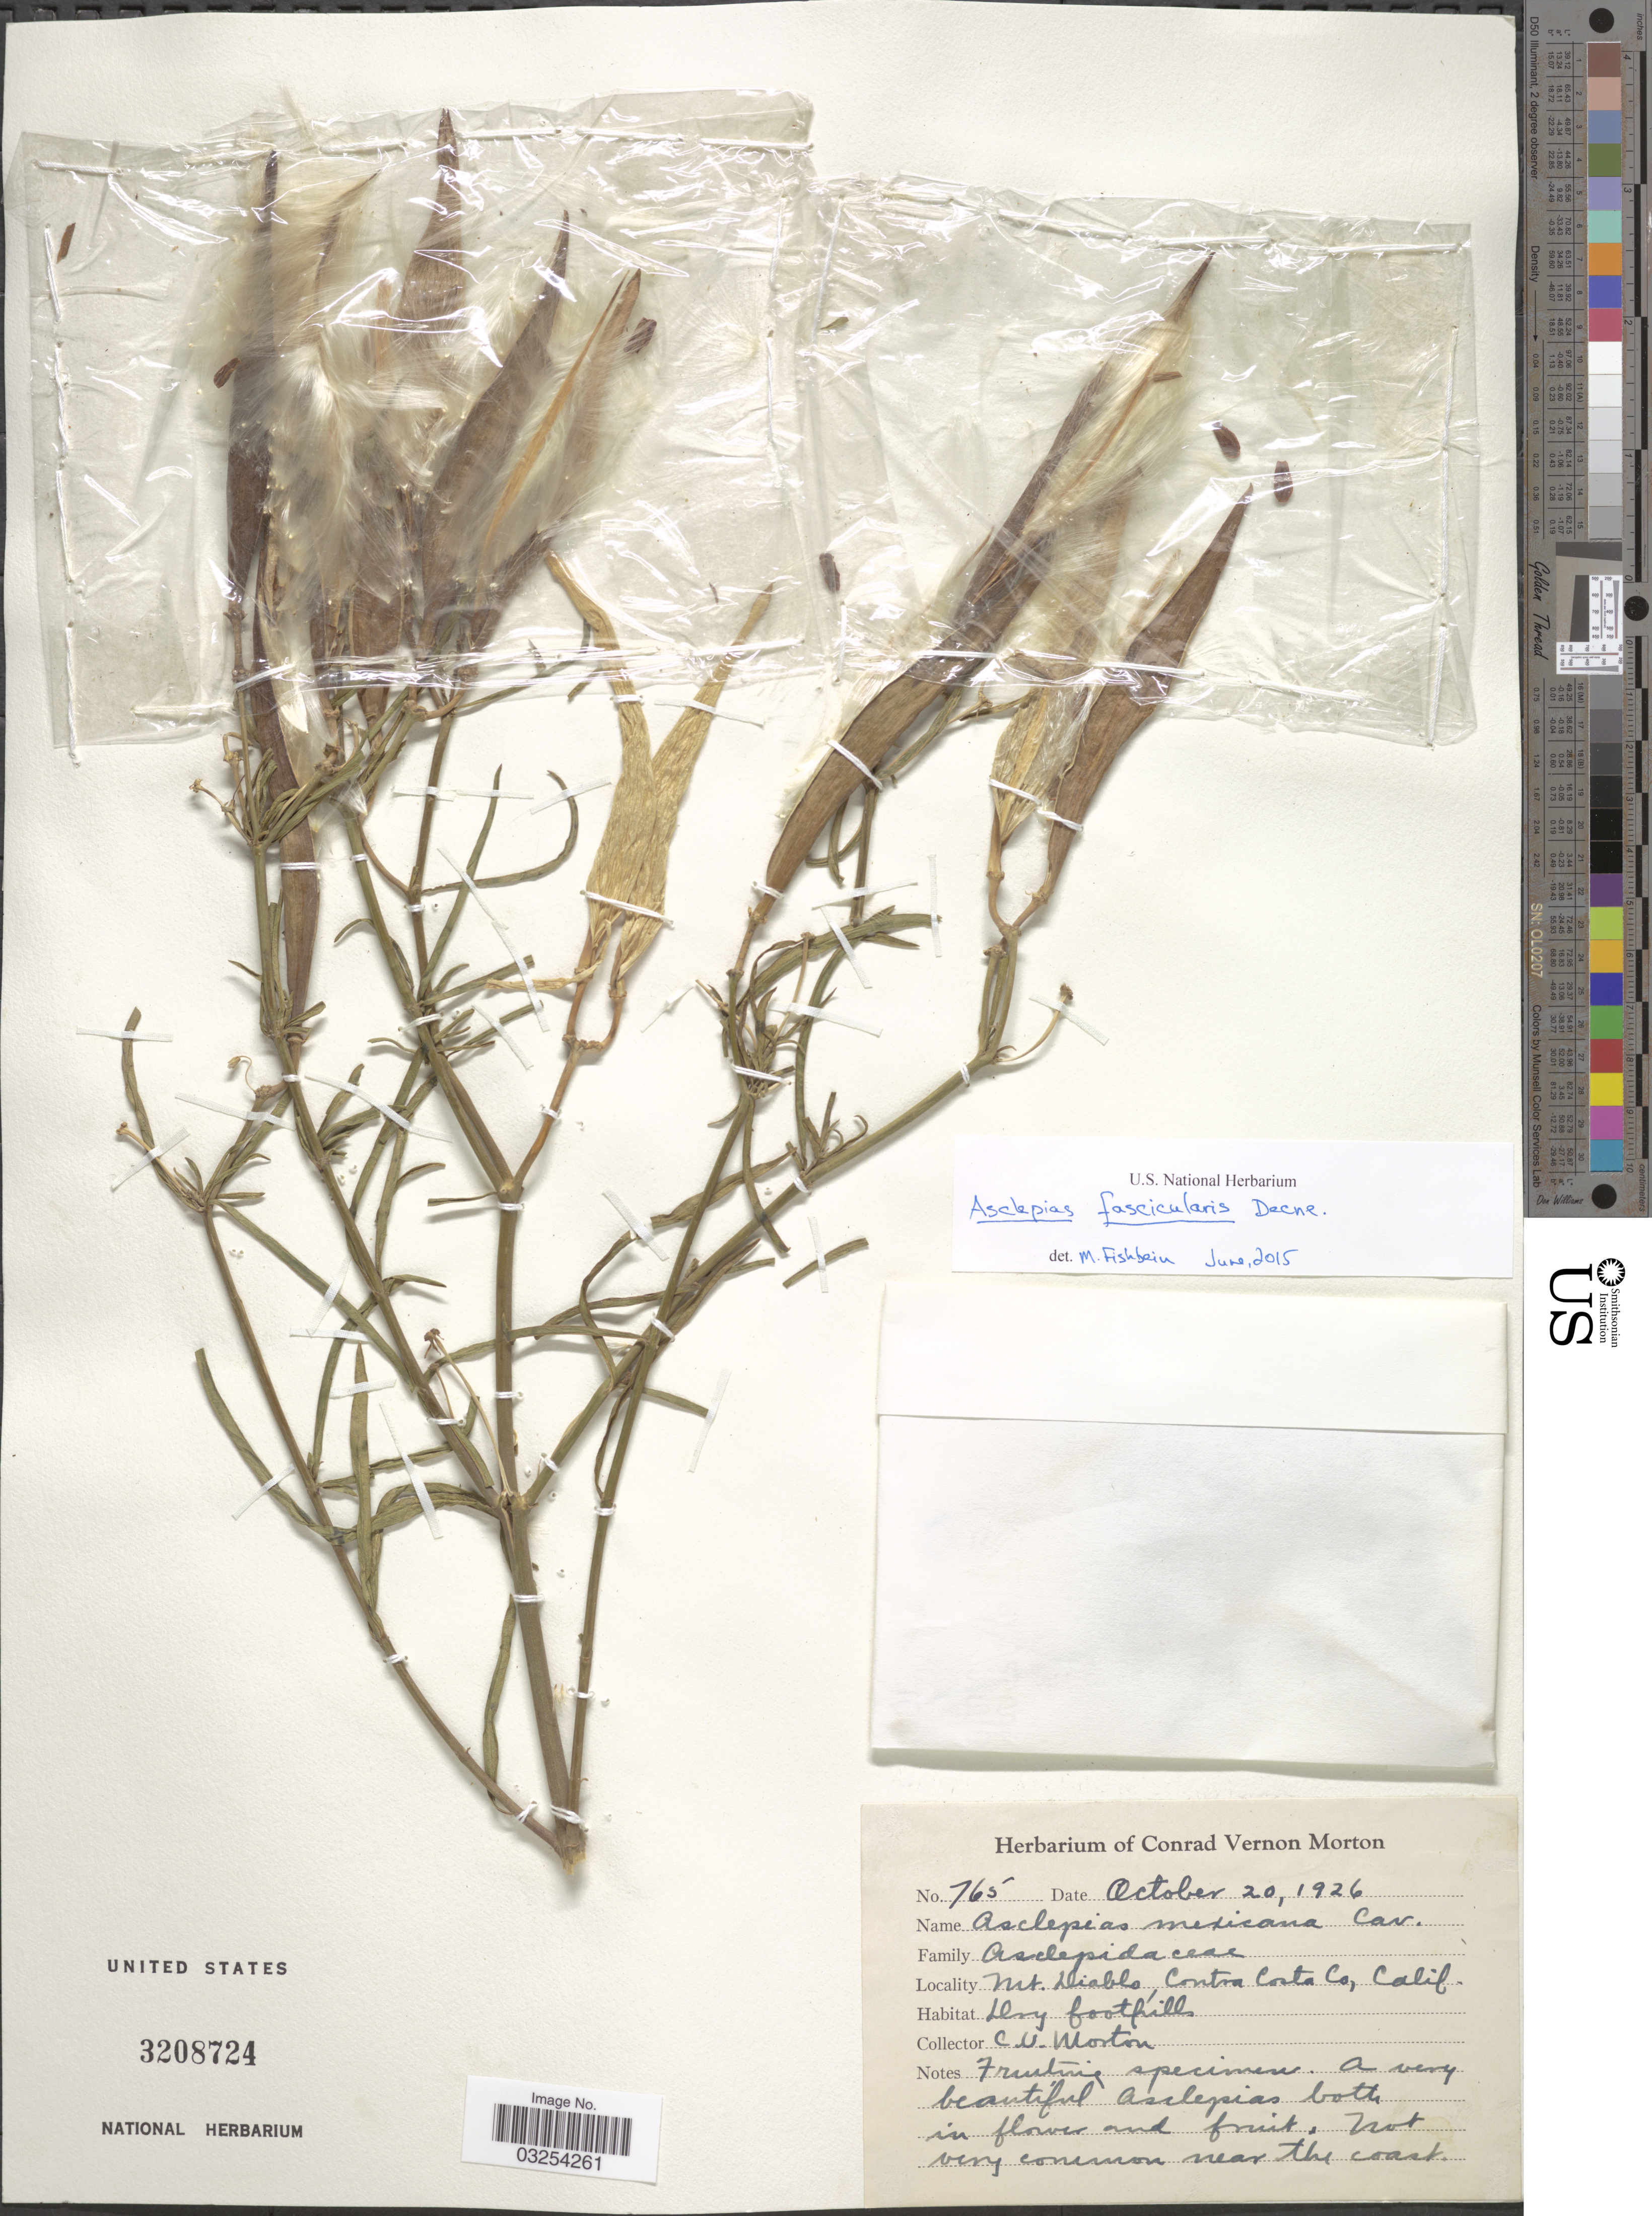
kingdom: Plantae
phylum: Tracheophyta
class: Magnoliopsida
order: Gentianales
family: Apocynaceae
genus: Asclepias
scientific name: Asclepias fascicularis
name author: Decne.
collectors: C. V. Morton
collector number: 765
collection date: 1926-10-20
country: United States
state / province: California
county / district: Contra Costa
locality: Mt. Diablo, Contra Costa Co.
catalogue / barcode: US 3208724